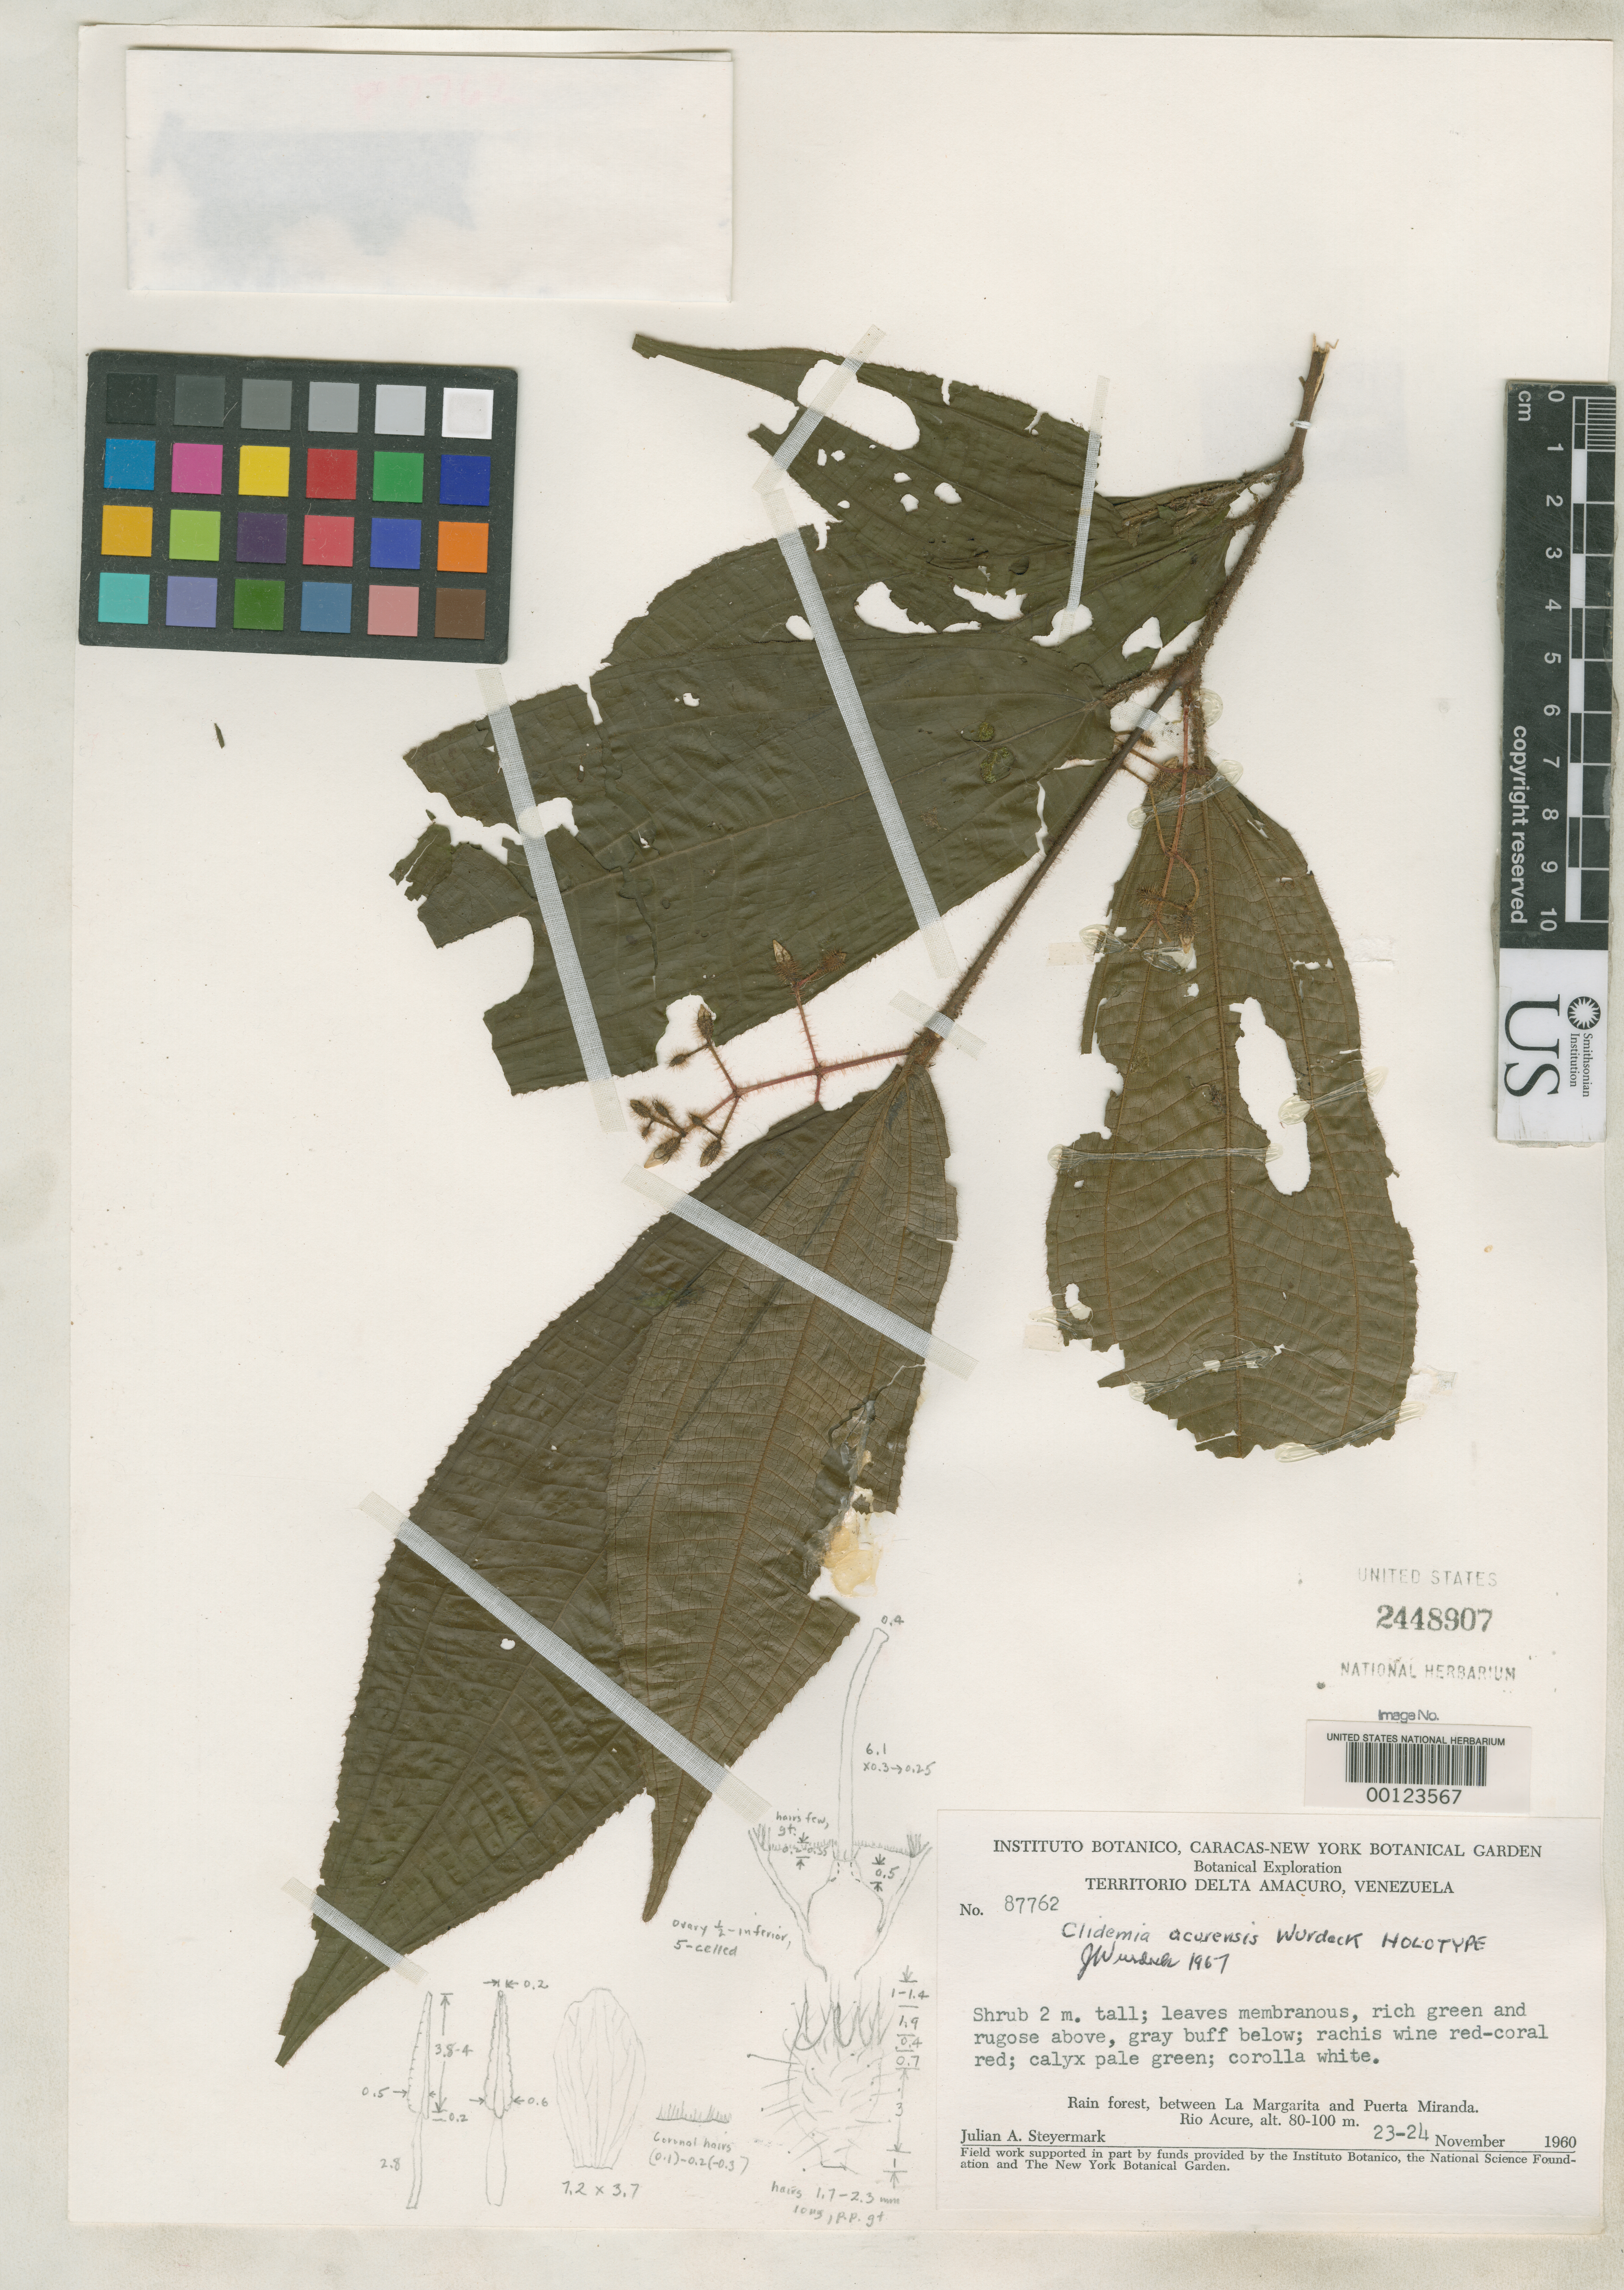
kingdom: Plantae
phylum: Tracheophyta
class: Magnoliopsida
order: Myrtales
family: Melastomataceae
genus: Clidemia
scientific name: Clidemia acurensis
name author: Wurdack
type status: Holotype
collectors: J. Steyermark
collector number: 87762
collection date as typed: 23 Nov 1960 to 24 Nov 1960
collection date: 1960-11-23/1960-11-24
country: Venezuela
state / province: Delta Amacuro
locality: Rio Acure.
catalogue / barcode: US 2448907